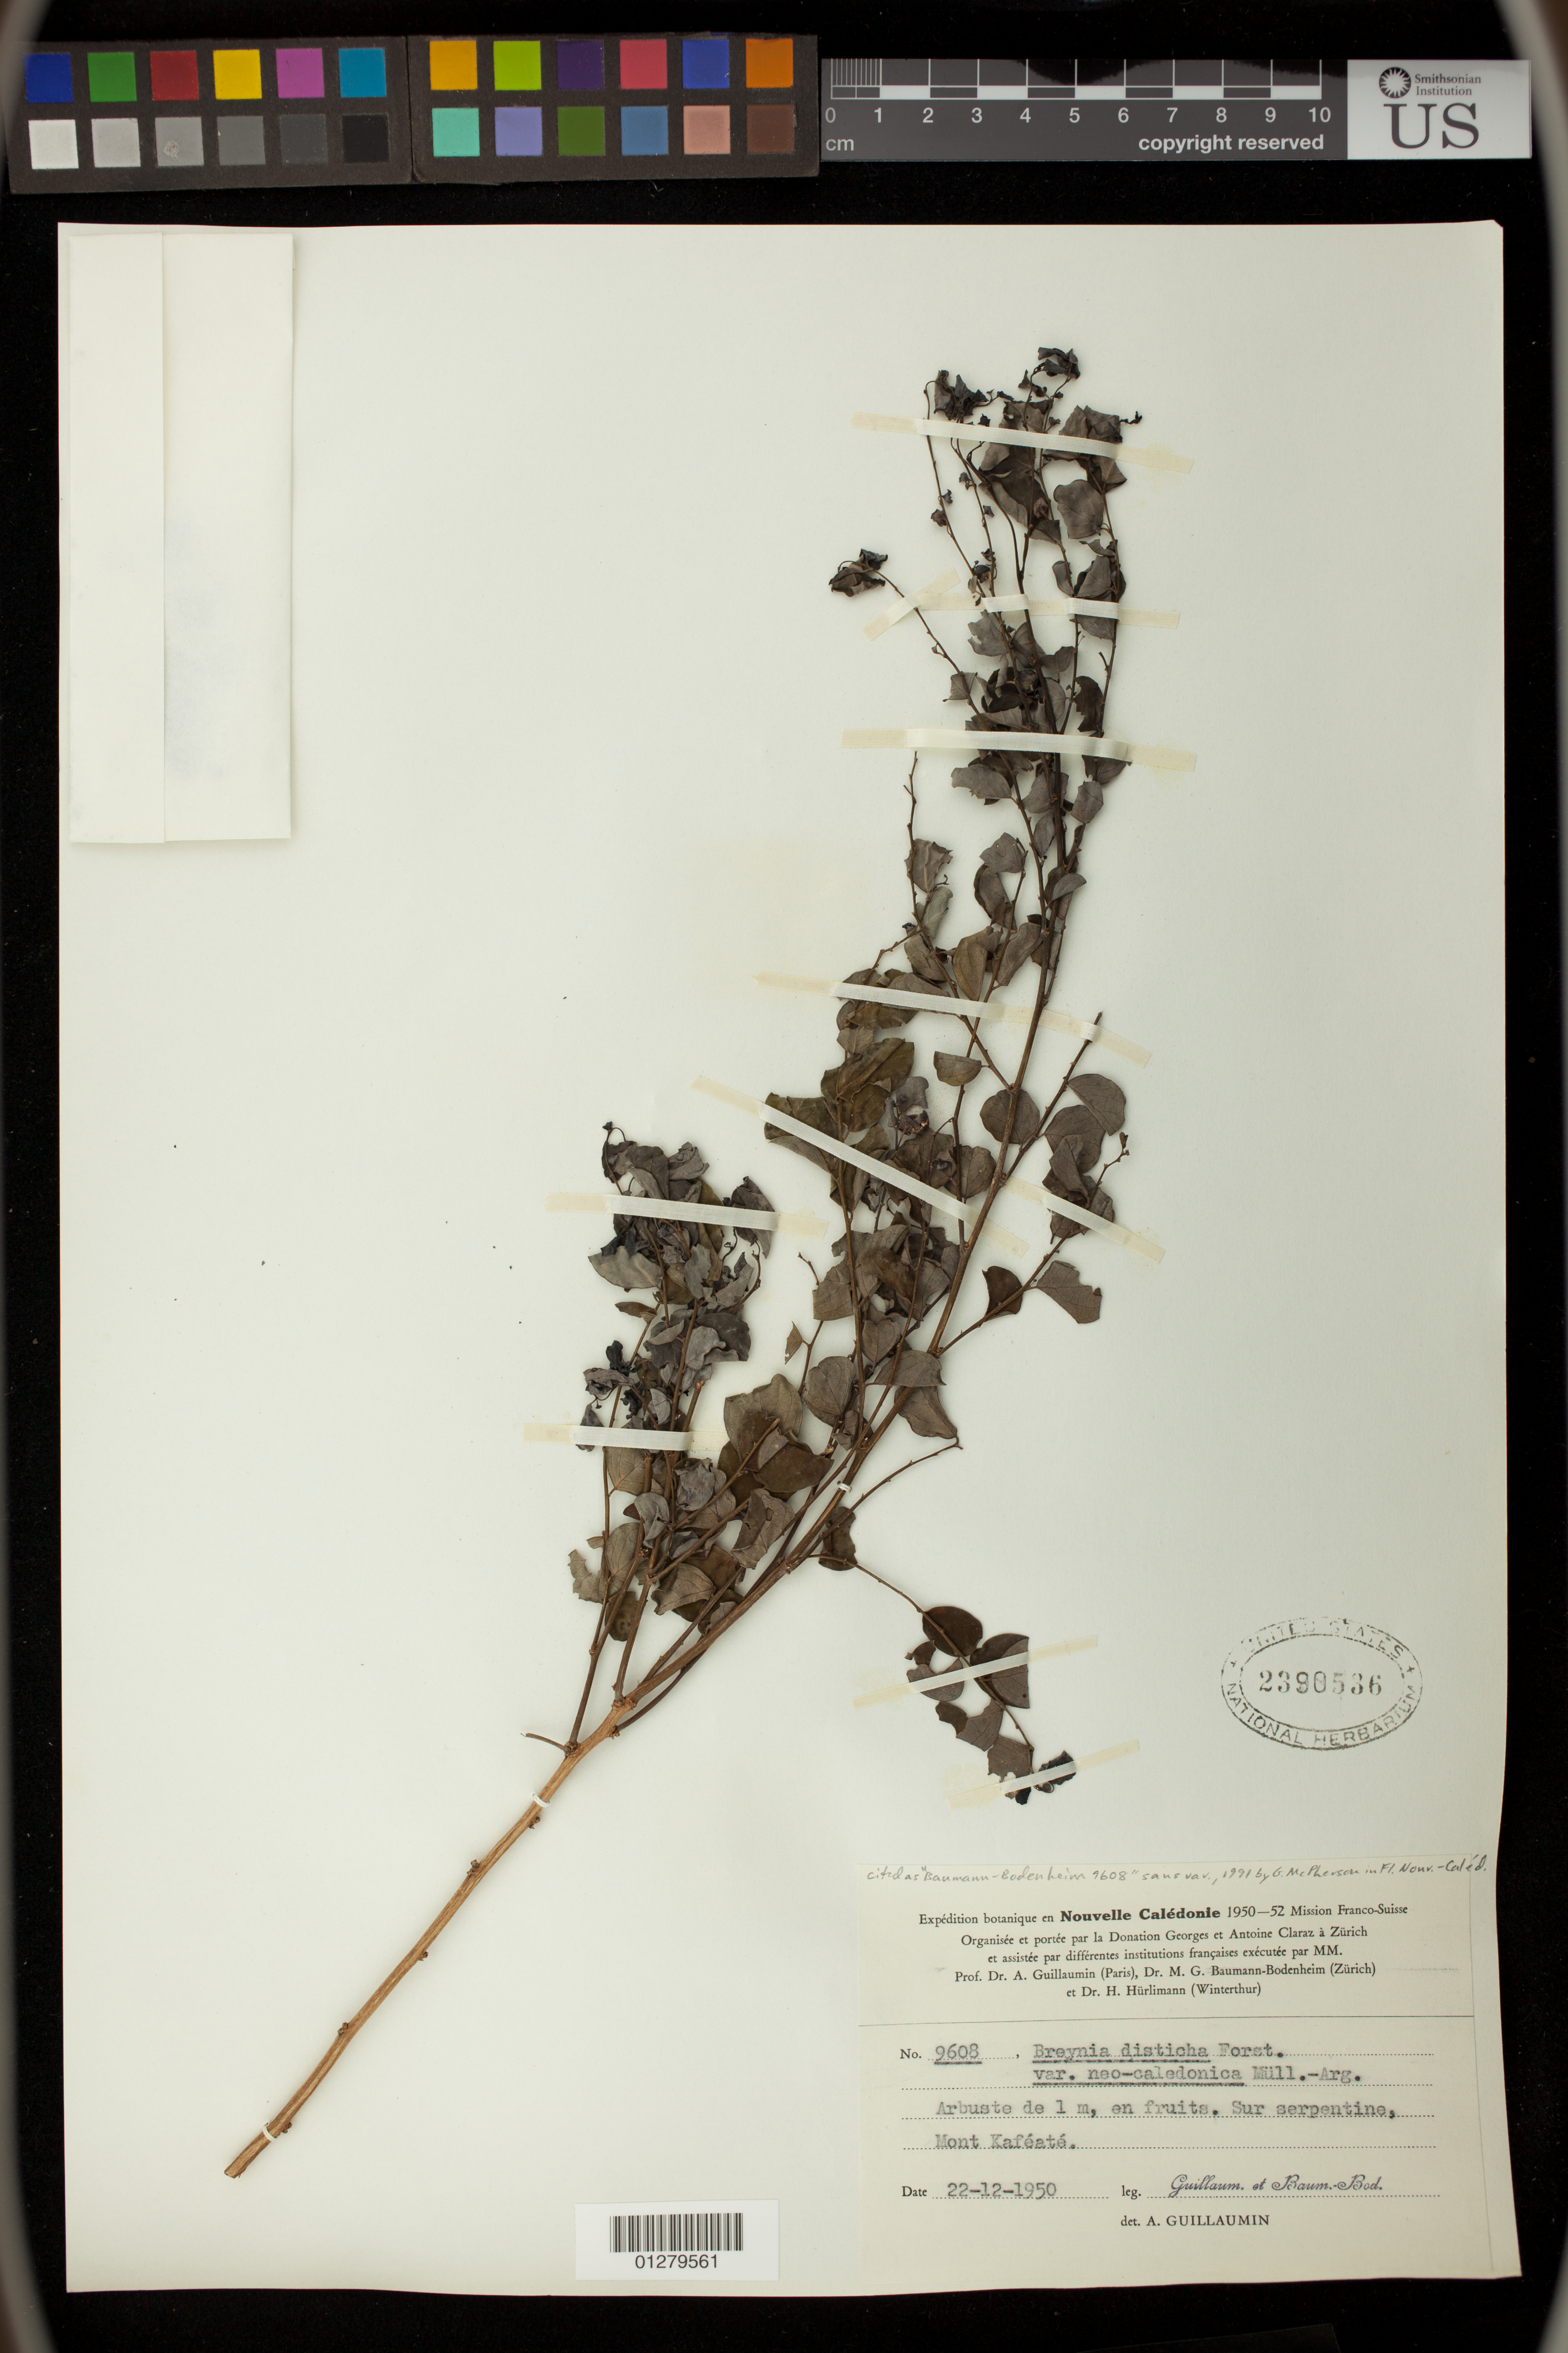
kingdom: Plantae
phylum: Tracheophyta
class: Magnoliopsida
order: Malpighiales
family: Phyllanthaceae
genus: Phyllanthus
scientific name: Phyllanthus nivosus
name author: W. Bull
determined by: Wagner, W. L., (BOT), Smithsonian Institution - National Museum of Natural History (UNITED STATES)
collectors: A. Guillaumin & M. G. Baumann-Bodenheim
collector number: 9608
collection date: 1950-12-22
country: New Caledonia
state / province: North Province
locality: Nouvelle Caledonie: Mont Kafeate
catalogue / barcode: US 2390536